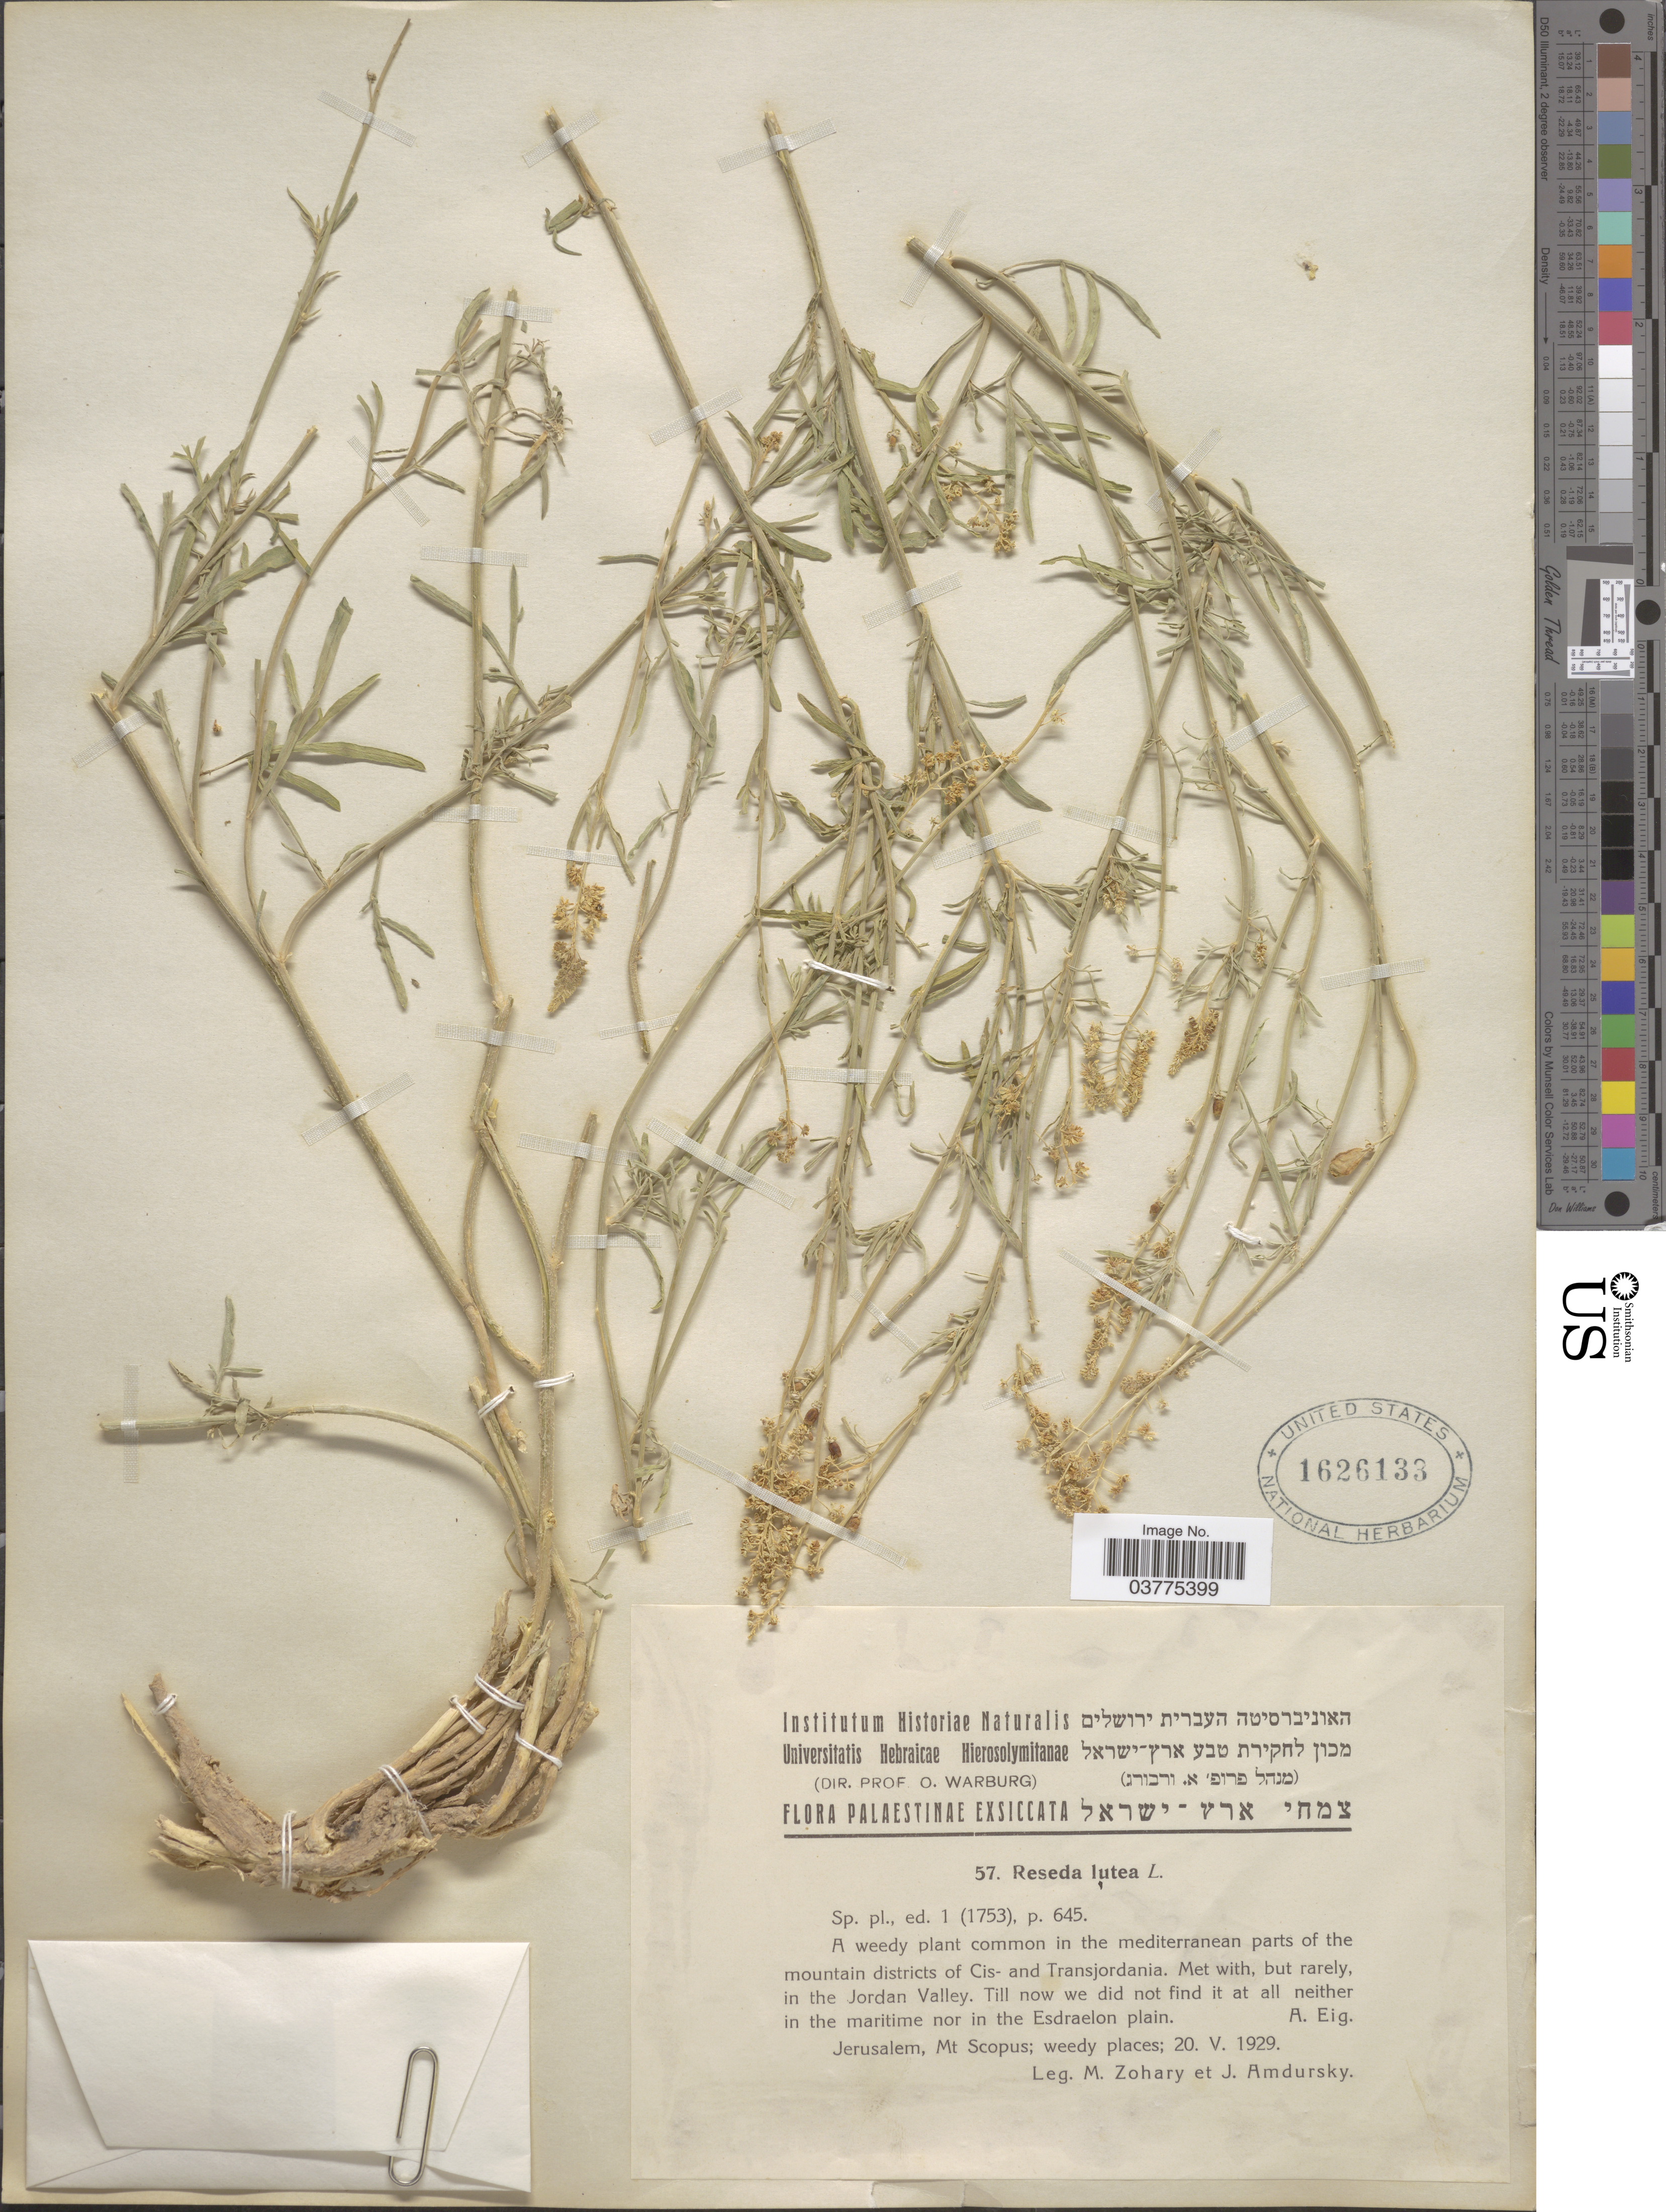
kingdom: Plantae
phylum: Tracheophyta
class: Magnoliopsida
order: Brassicales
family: Resedaceae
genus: Reseda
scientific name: Reseda lutea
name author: L.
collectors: M. Zohary & I. Amdursky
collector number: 57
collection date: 1929-05-20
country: Israel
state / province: Jerusalem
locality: Palaestinae. Mt Scopus.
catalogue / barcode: US 1626133